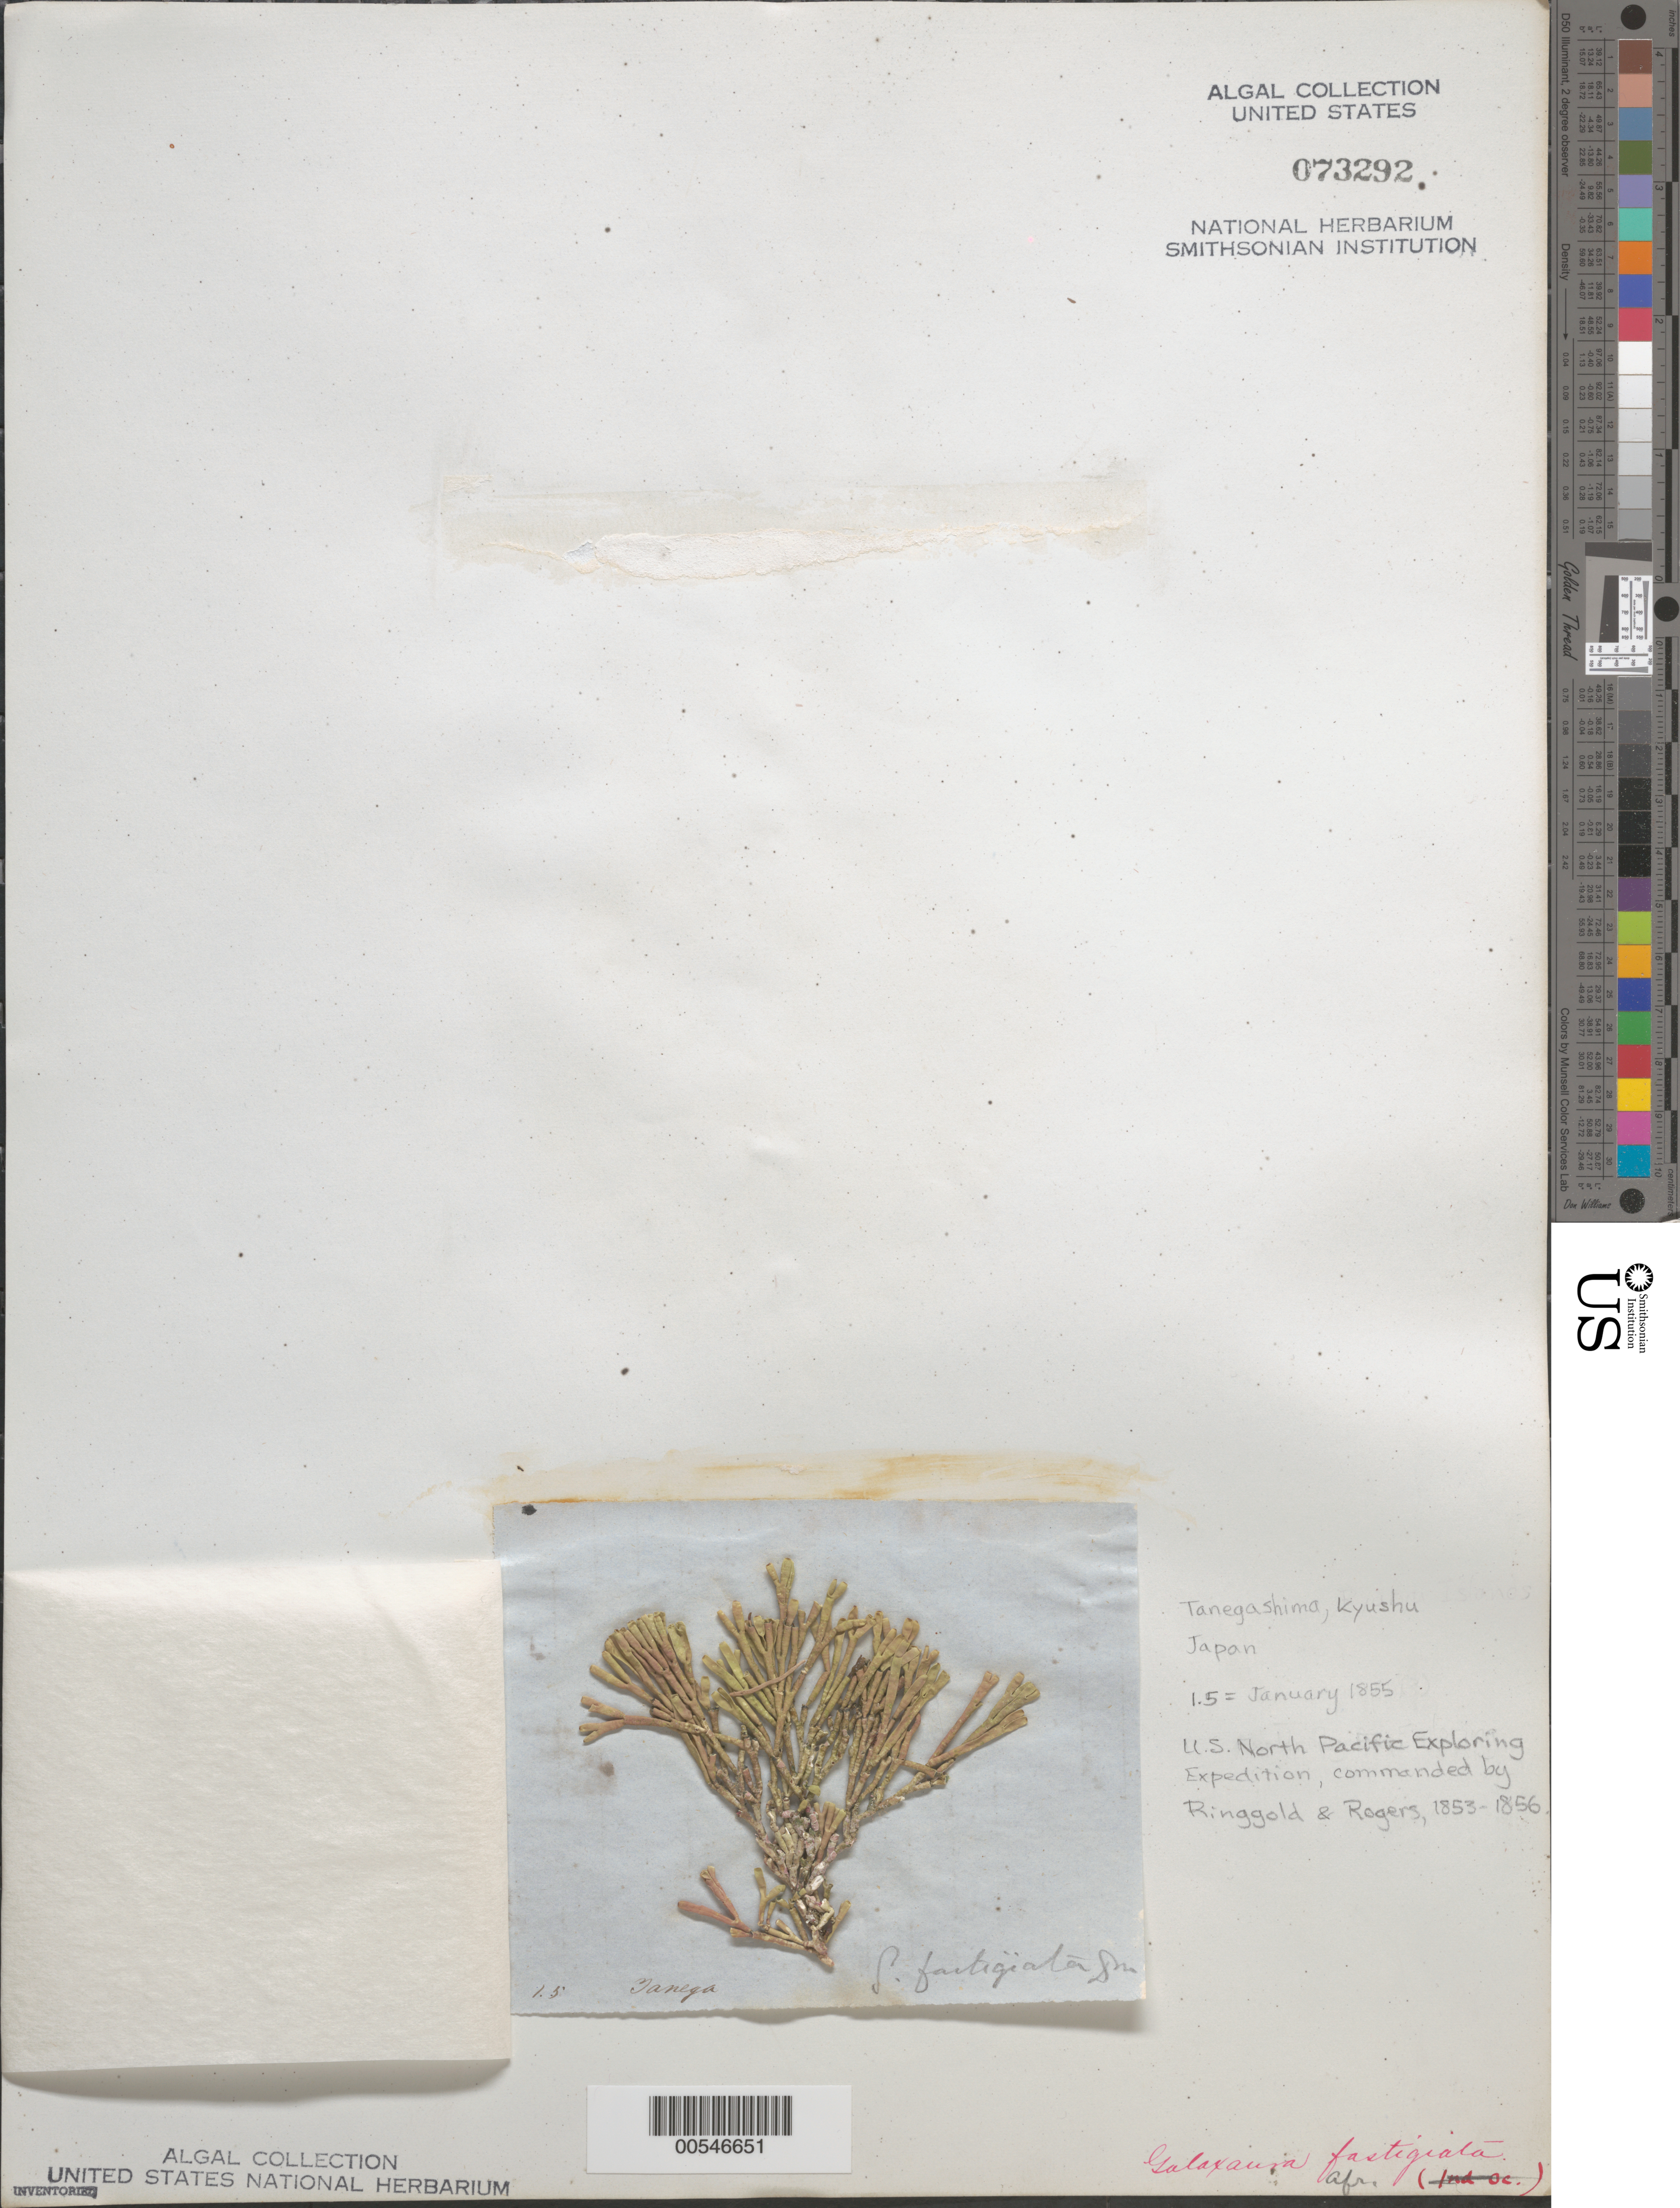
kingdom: Plantae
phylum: Rhodophyta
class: Florideophyceae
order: Nemaliales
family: Galaxauraceae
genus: Tricleocarpa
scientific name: Tricleocarpa fastigiata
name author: (Decne.) Huisman et al.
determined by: Algae name updating Project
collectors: C. Wright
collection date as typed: Jan 1855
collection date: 1855-01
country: Japan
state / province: Kagosima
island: Tanegashima (Tanega)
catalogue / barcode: US 73292